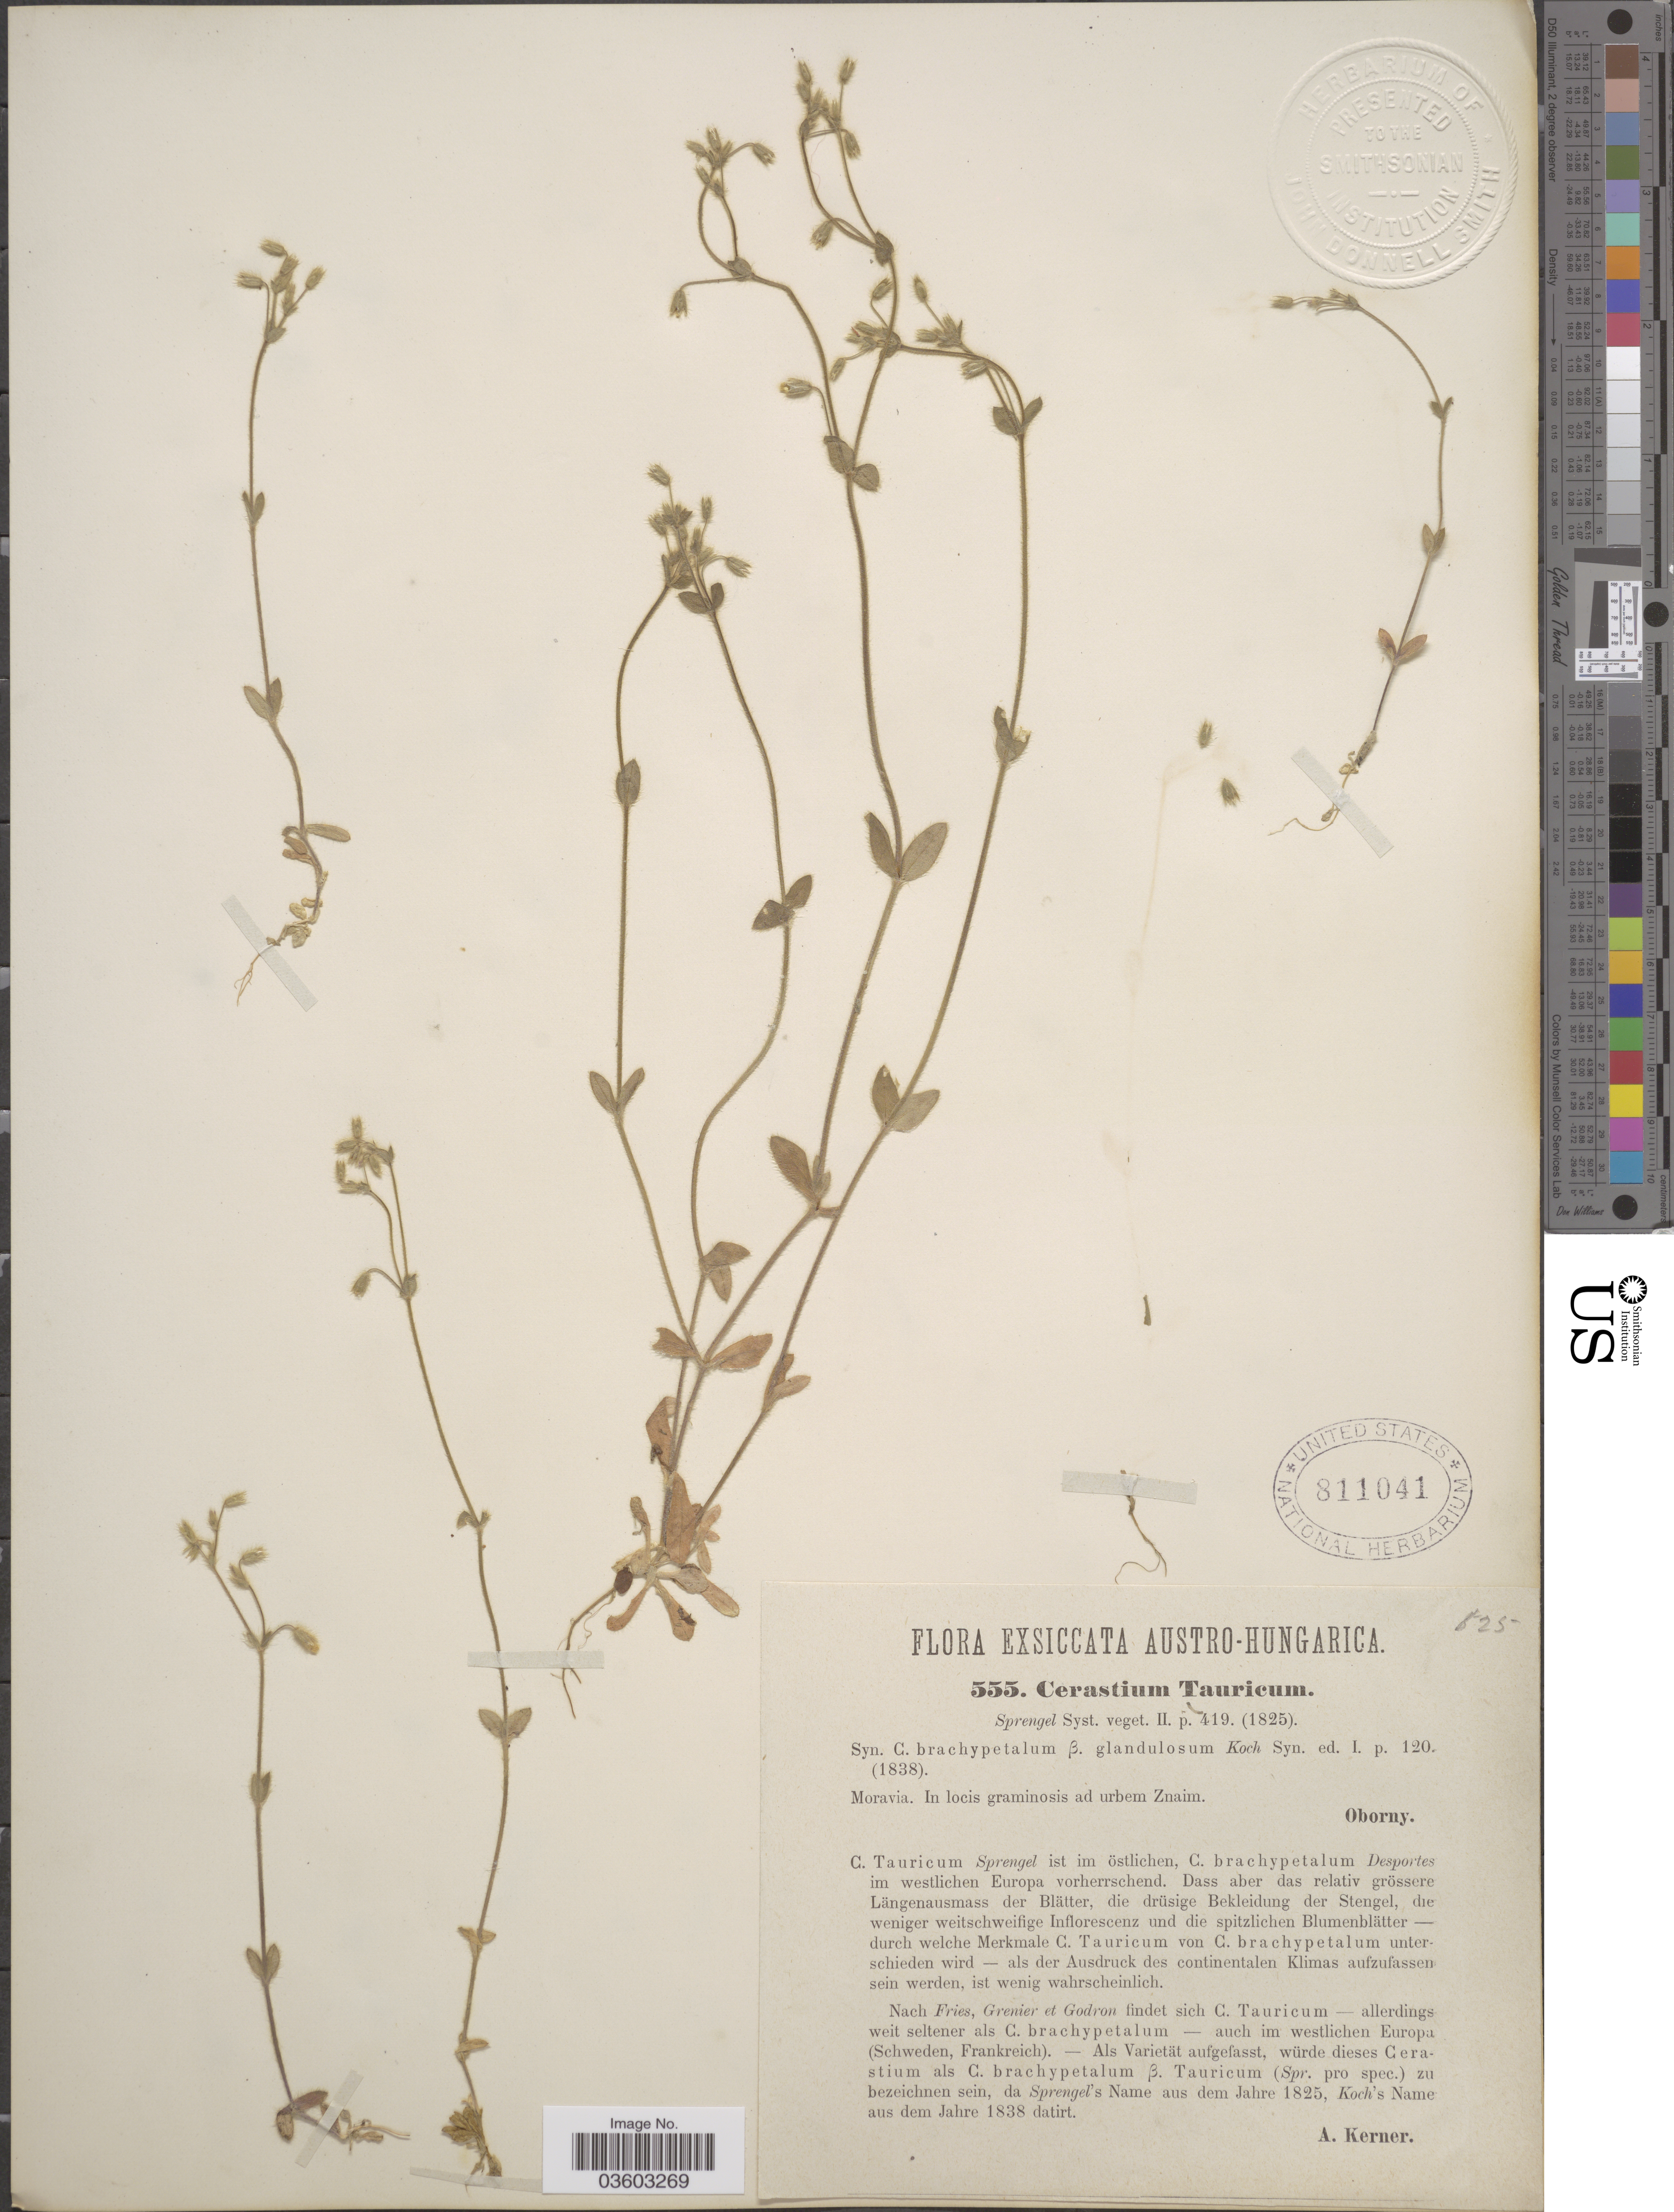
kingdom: Plantae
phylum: Tracheophyta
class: Magnoliopsida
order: Caryophyllales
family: Caryophyllaceae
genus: Cerastium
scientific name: Cerastium tauricum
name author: Spreng.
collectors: Oborny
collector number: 555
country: Czechia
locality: Moravia. In locis graminosis ad urbem Znaim.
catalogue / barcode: US 811041